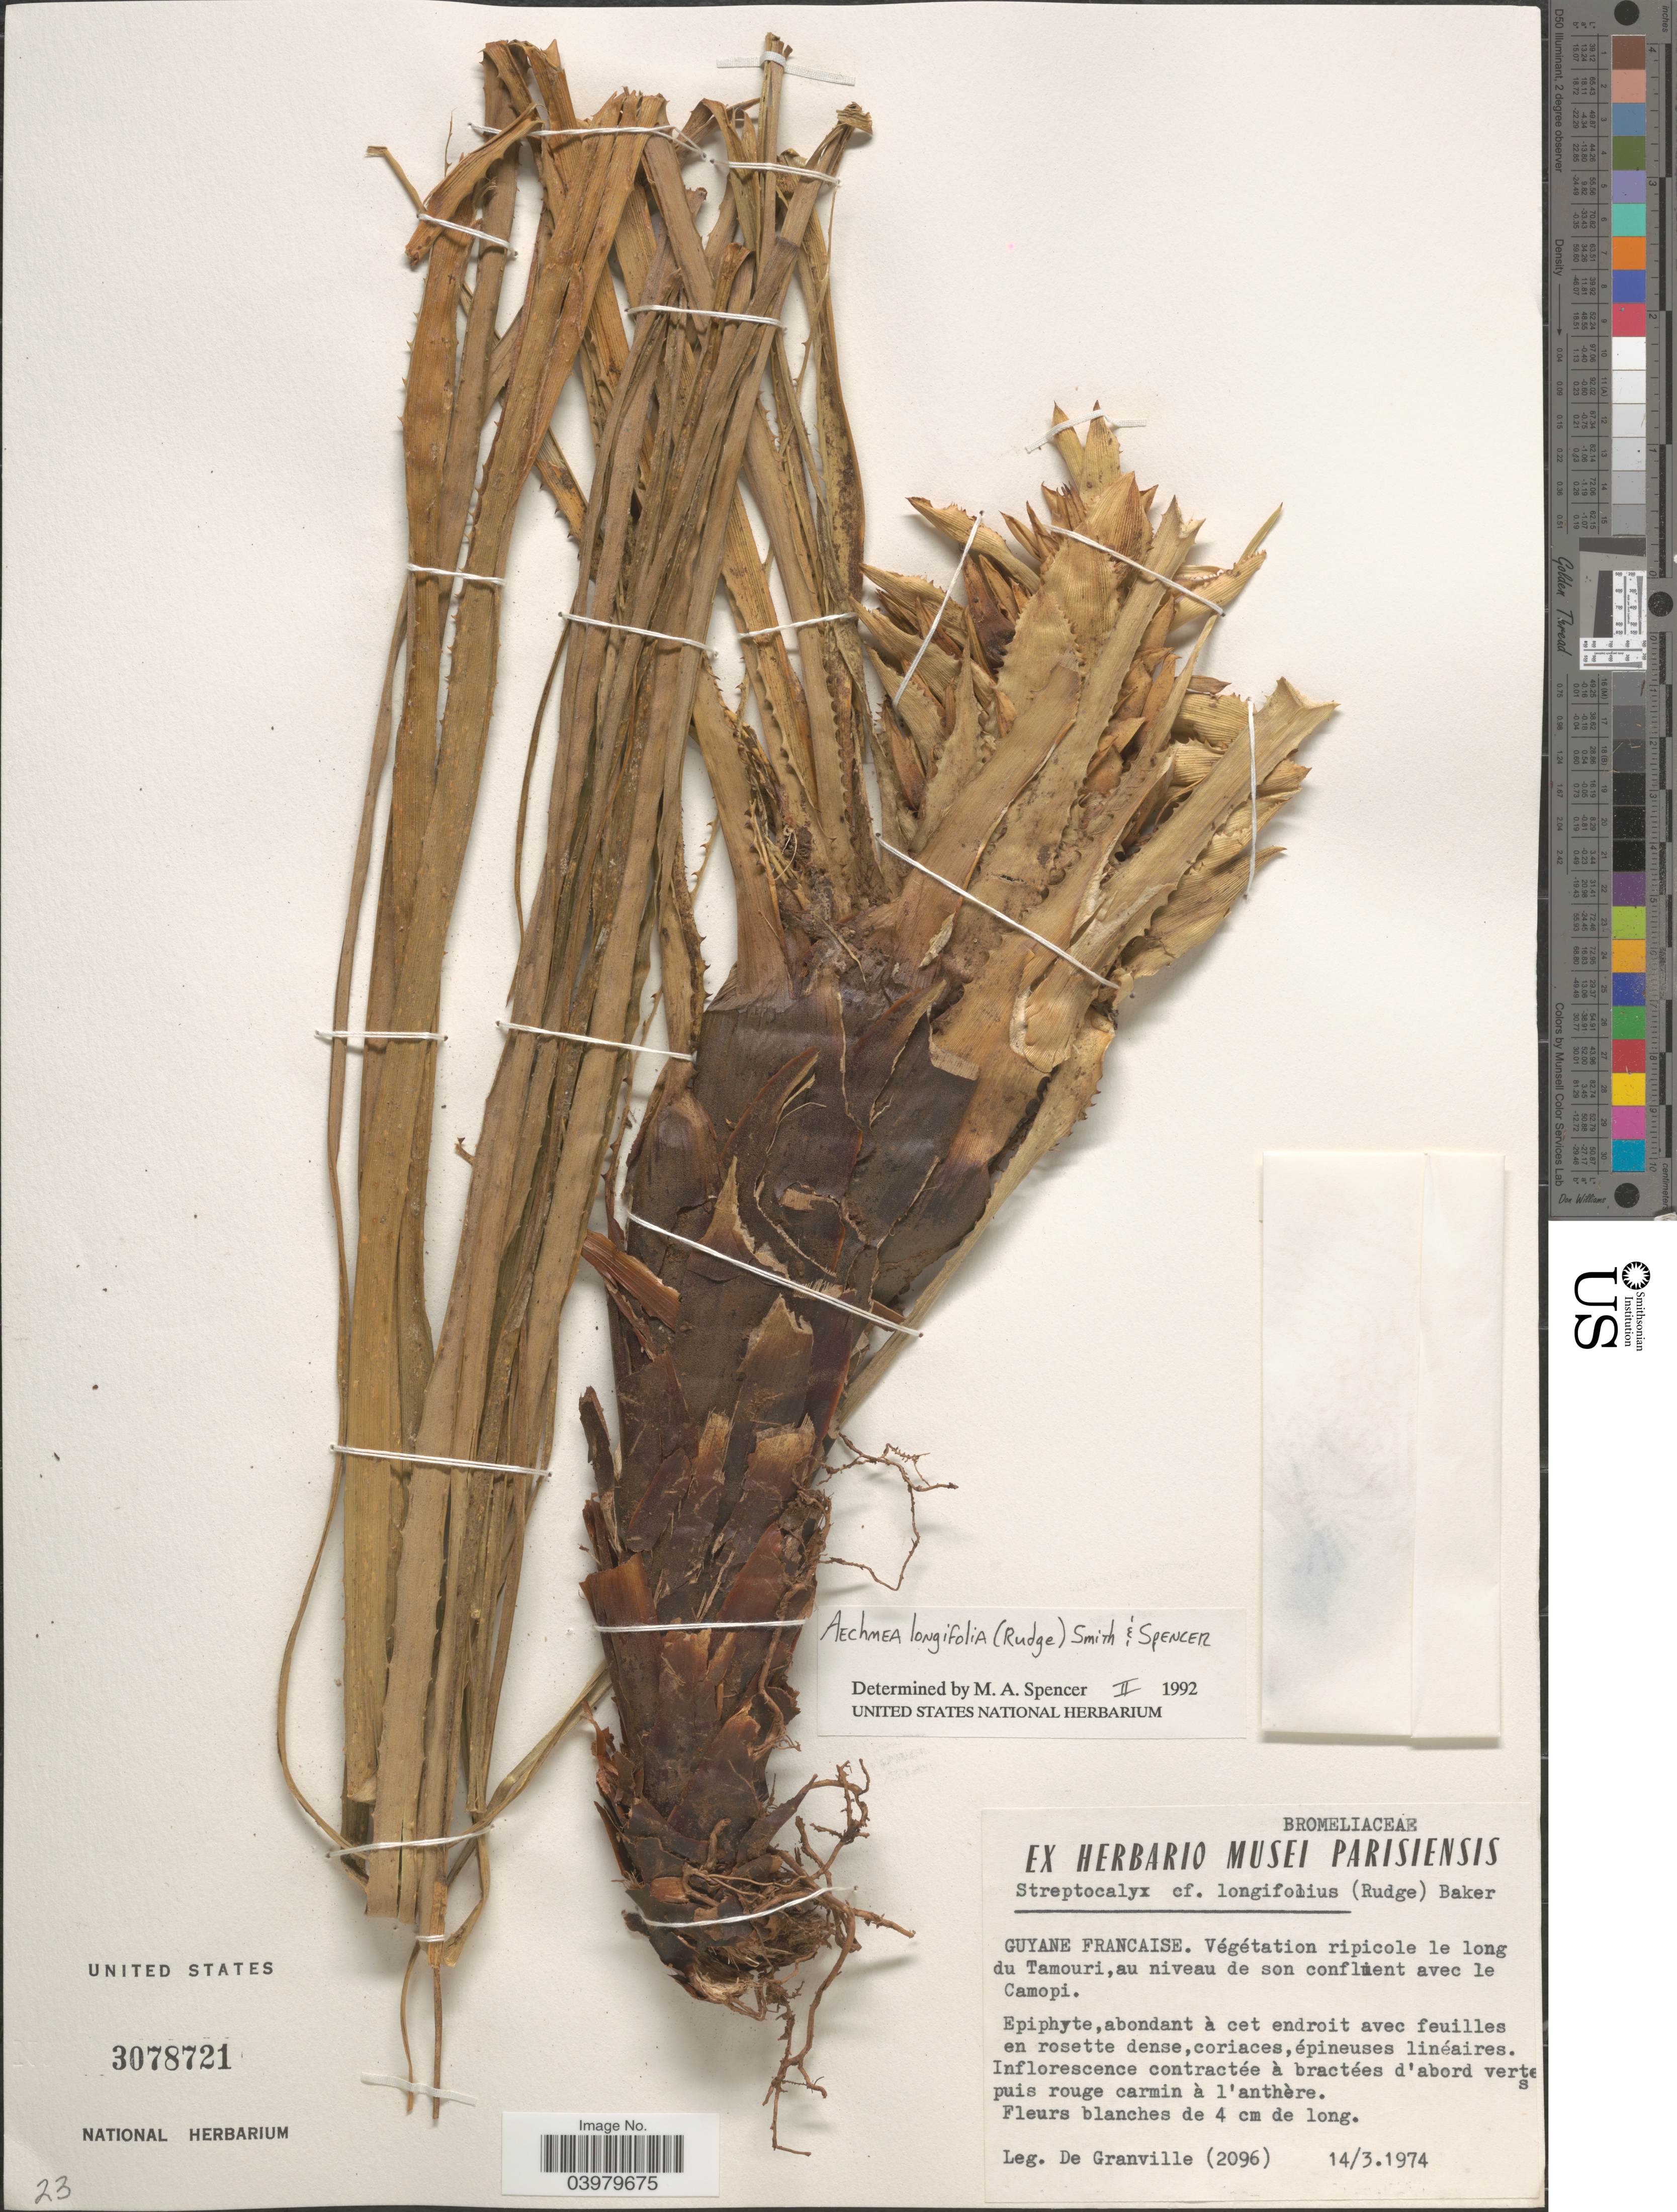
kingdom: Plantae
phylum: Tracheophyta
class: Liliopsida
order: Poales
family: Bromeliaceae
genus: Aechmea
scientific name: Aechmea longifolia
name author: (Rudge) L.B. Sm. & M.A. Spencer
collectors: DeGranville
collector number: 2096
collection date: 1974-03-14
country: French Guiana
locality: Guyane Francaise. Végétation ripicole le long du Tamouri,au niveau de son confluent avec le Camopi.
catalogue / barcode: US 3078721